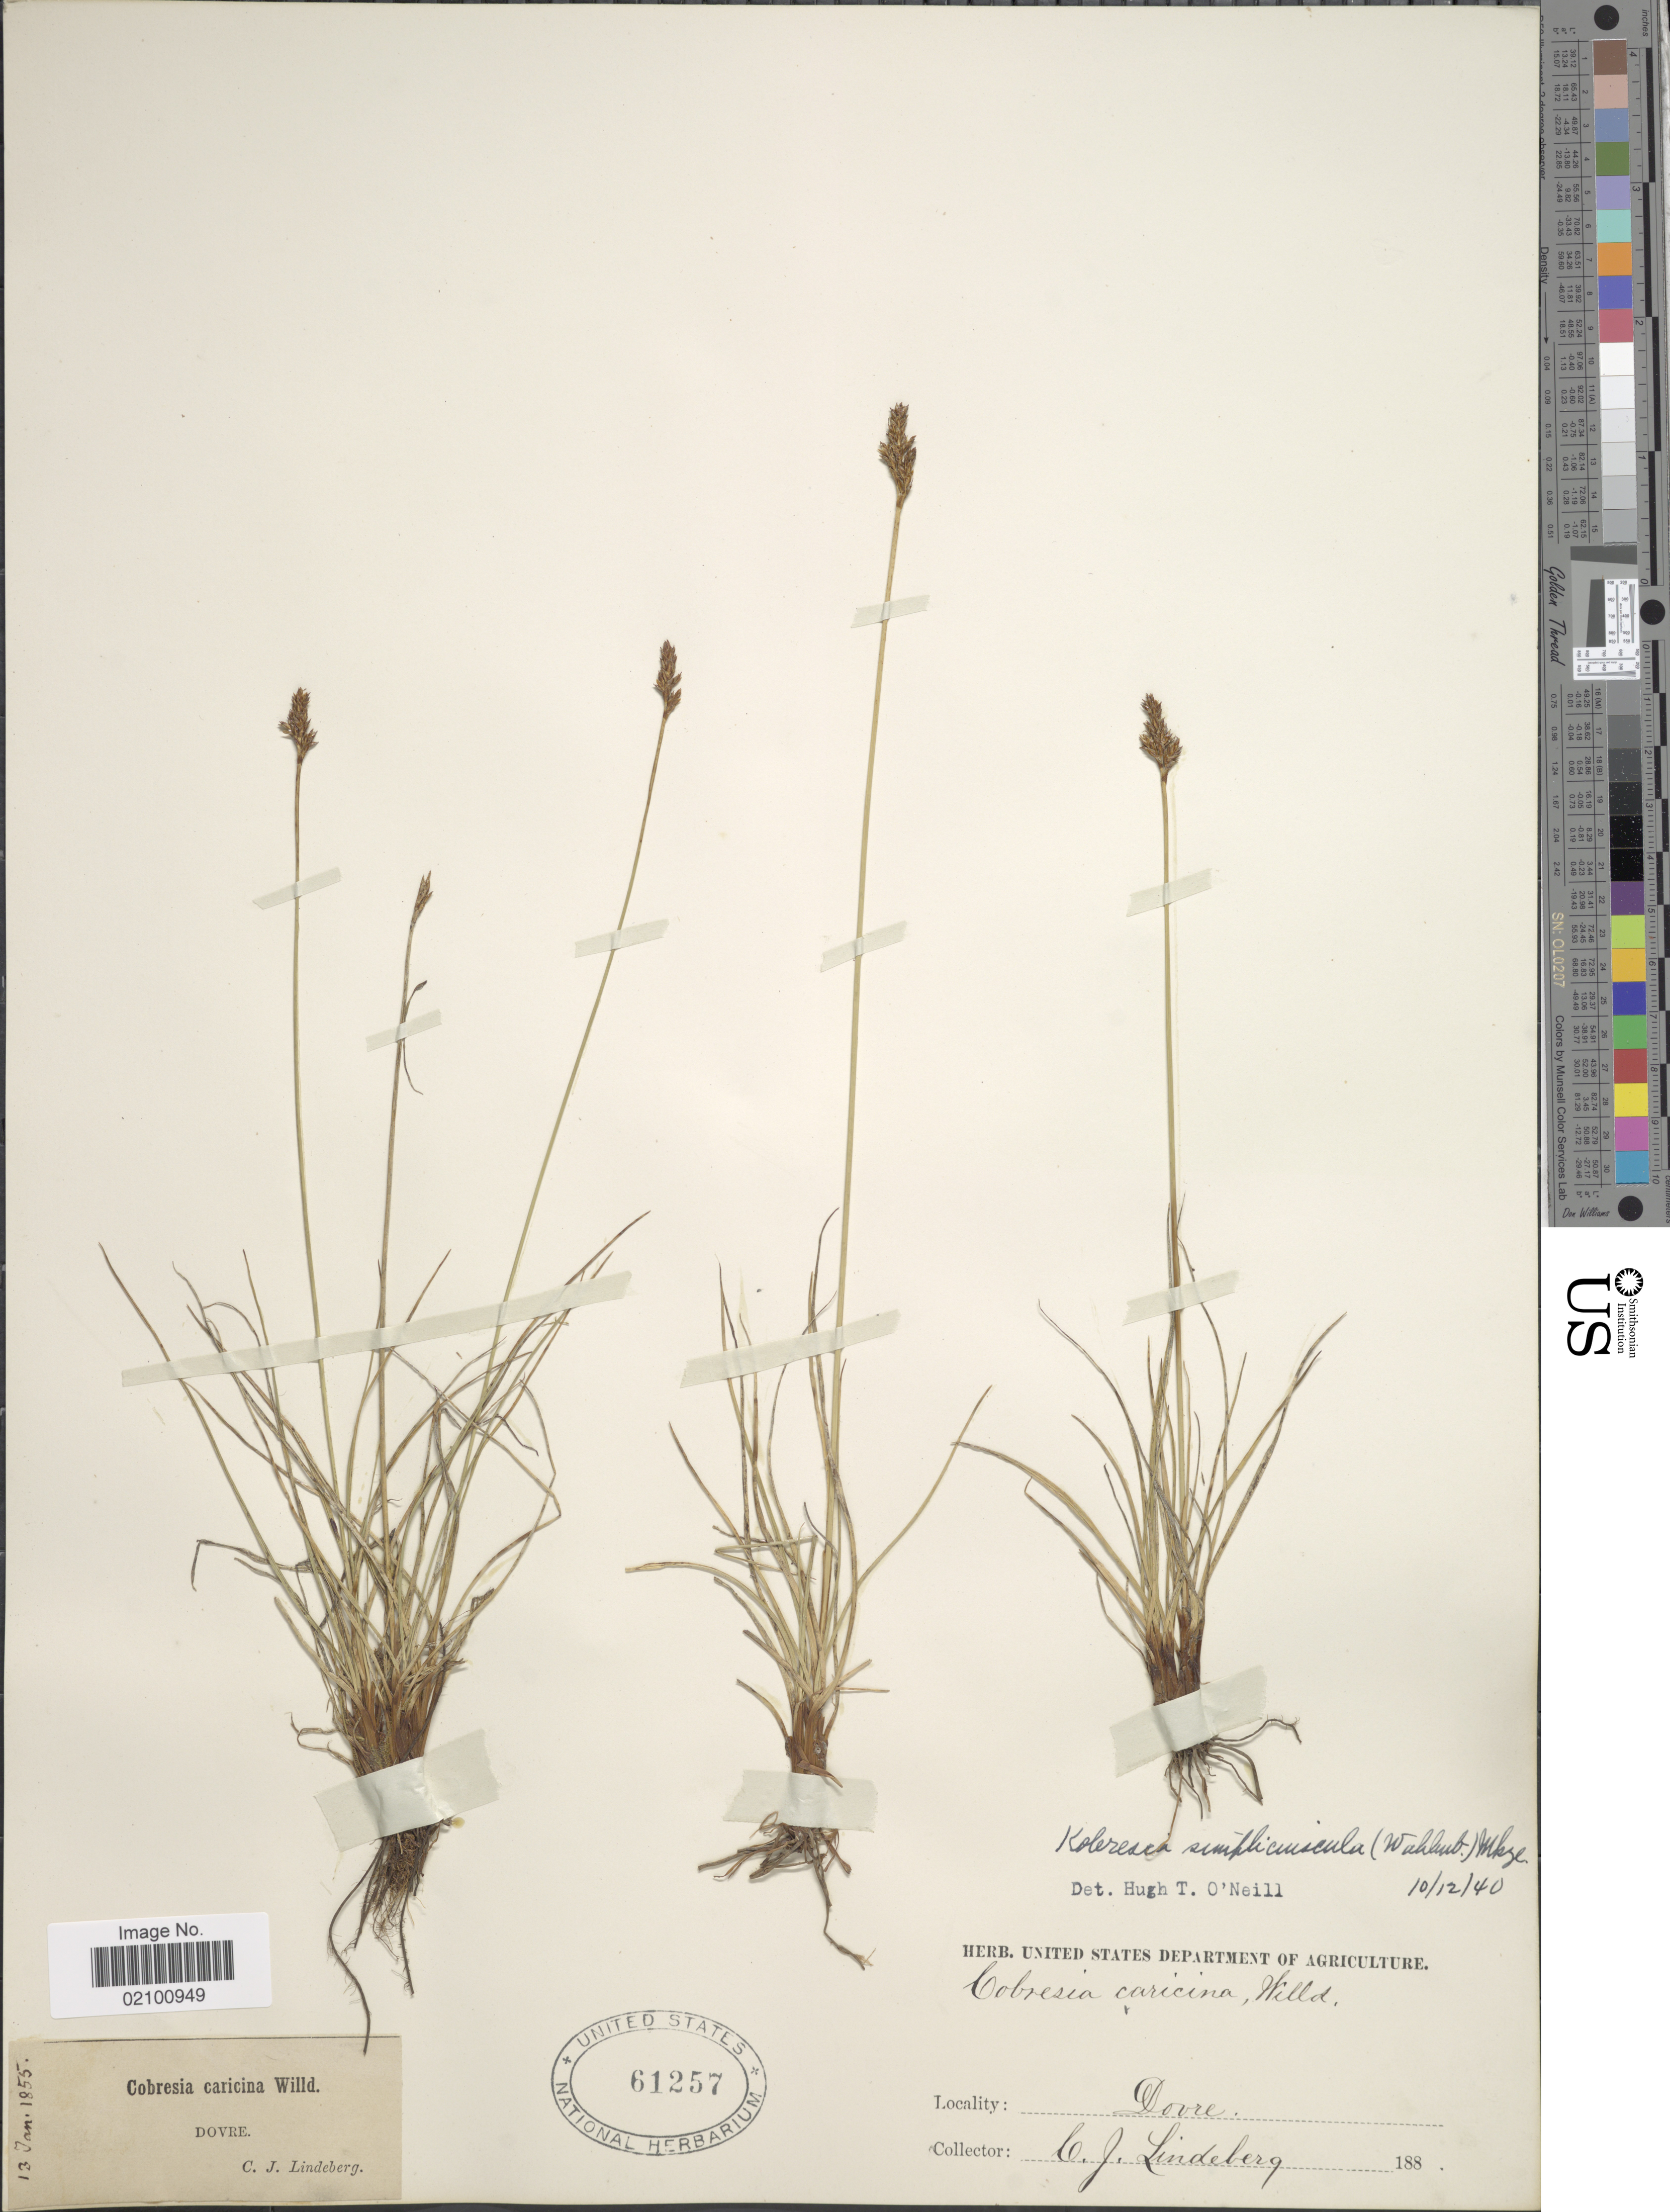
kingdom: Plantae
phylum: Tracheophyta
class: Liliopsida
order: Poales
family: Cyperaceae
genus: Carex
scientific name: Carex simpliciuscula subsp. simpliciuscula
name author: Wahlenb.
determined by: Strong, M. T., (US), Smithsonian Institution - National Museum of Natural History (UNITED STATES)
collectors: C. Lindeberg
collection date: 1855-01-13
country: Norway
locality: Dovre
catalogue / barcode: US 61257